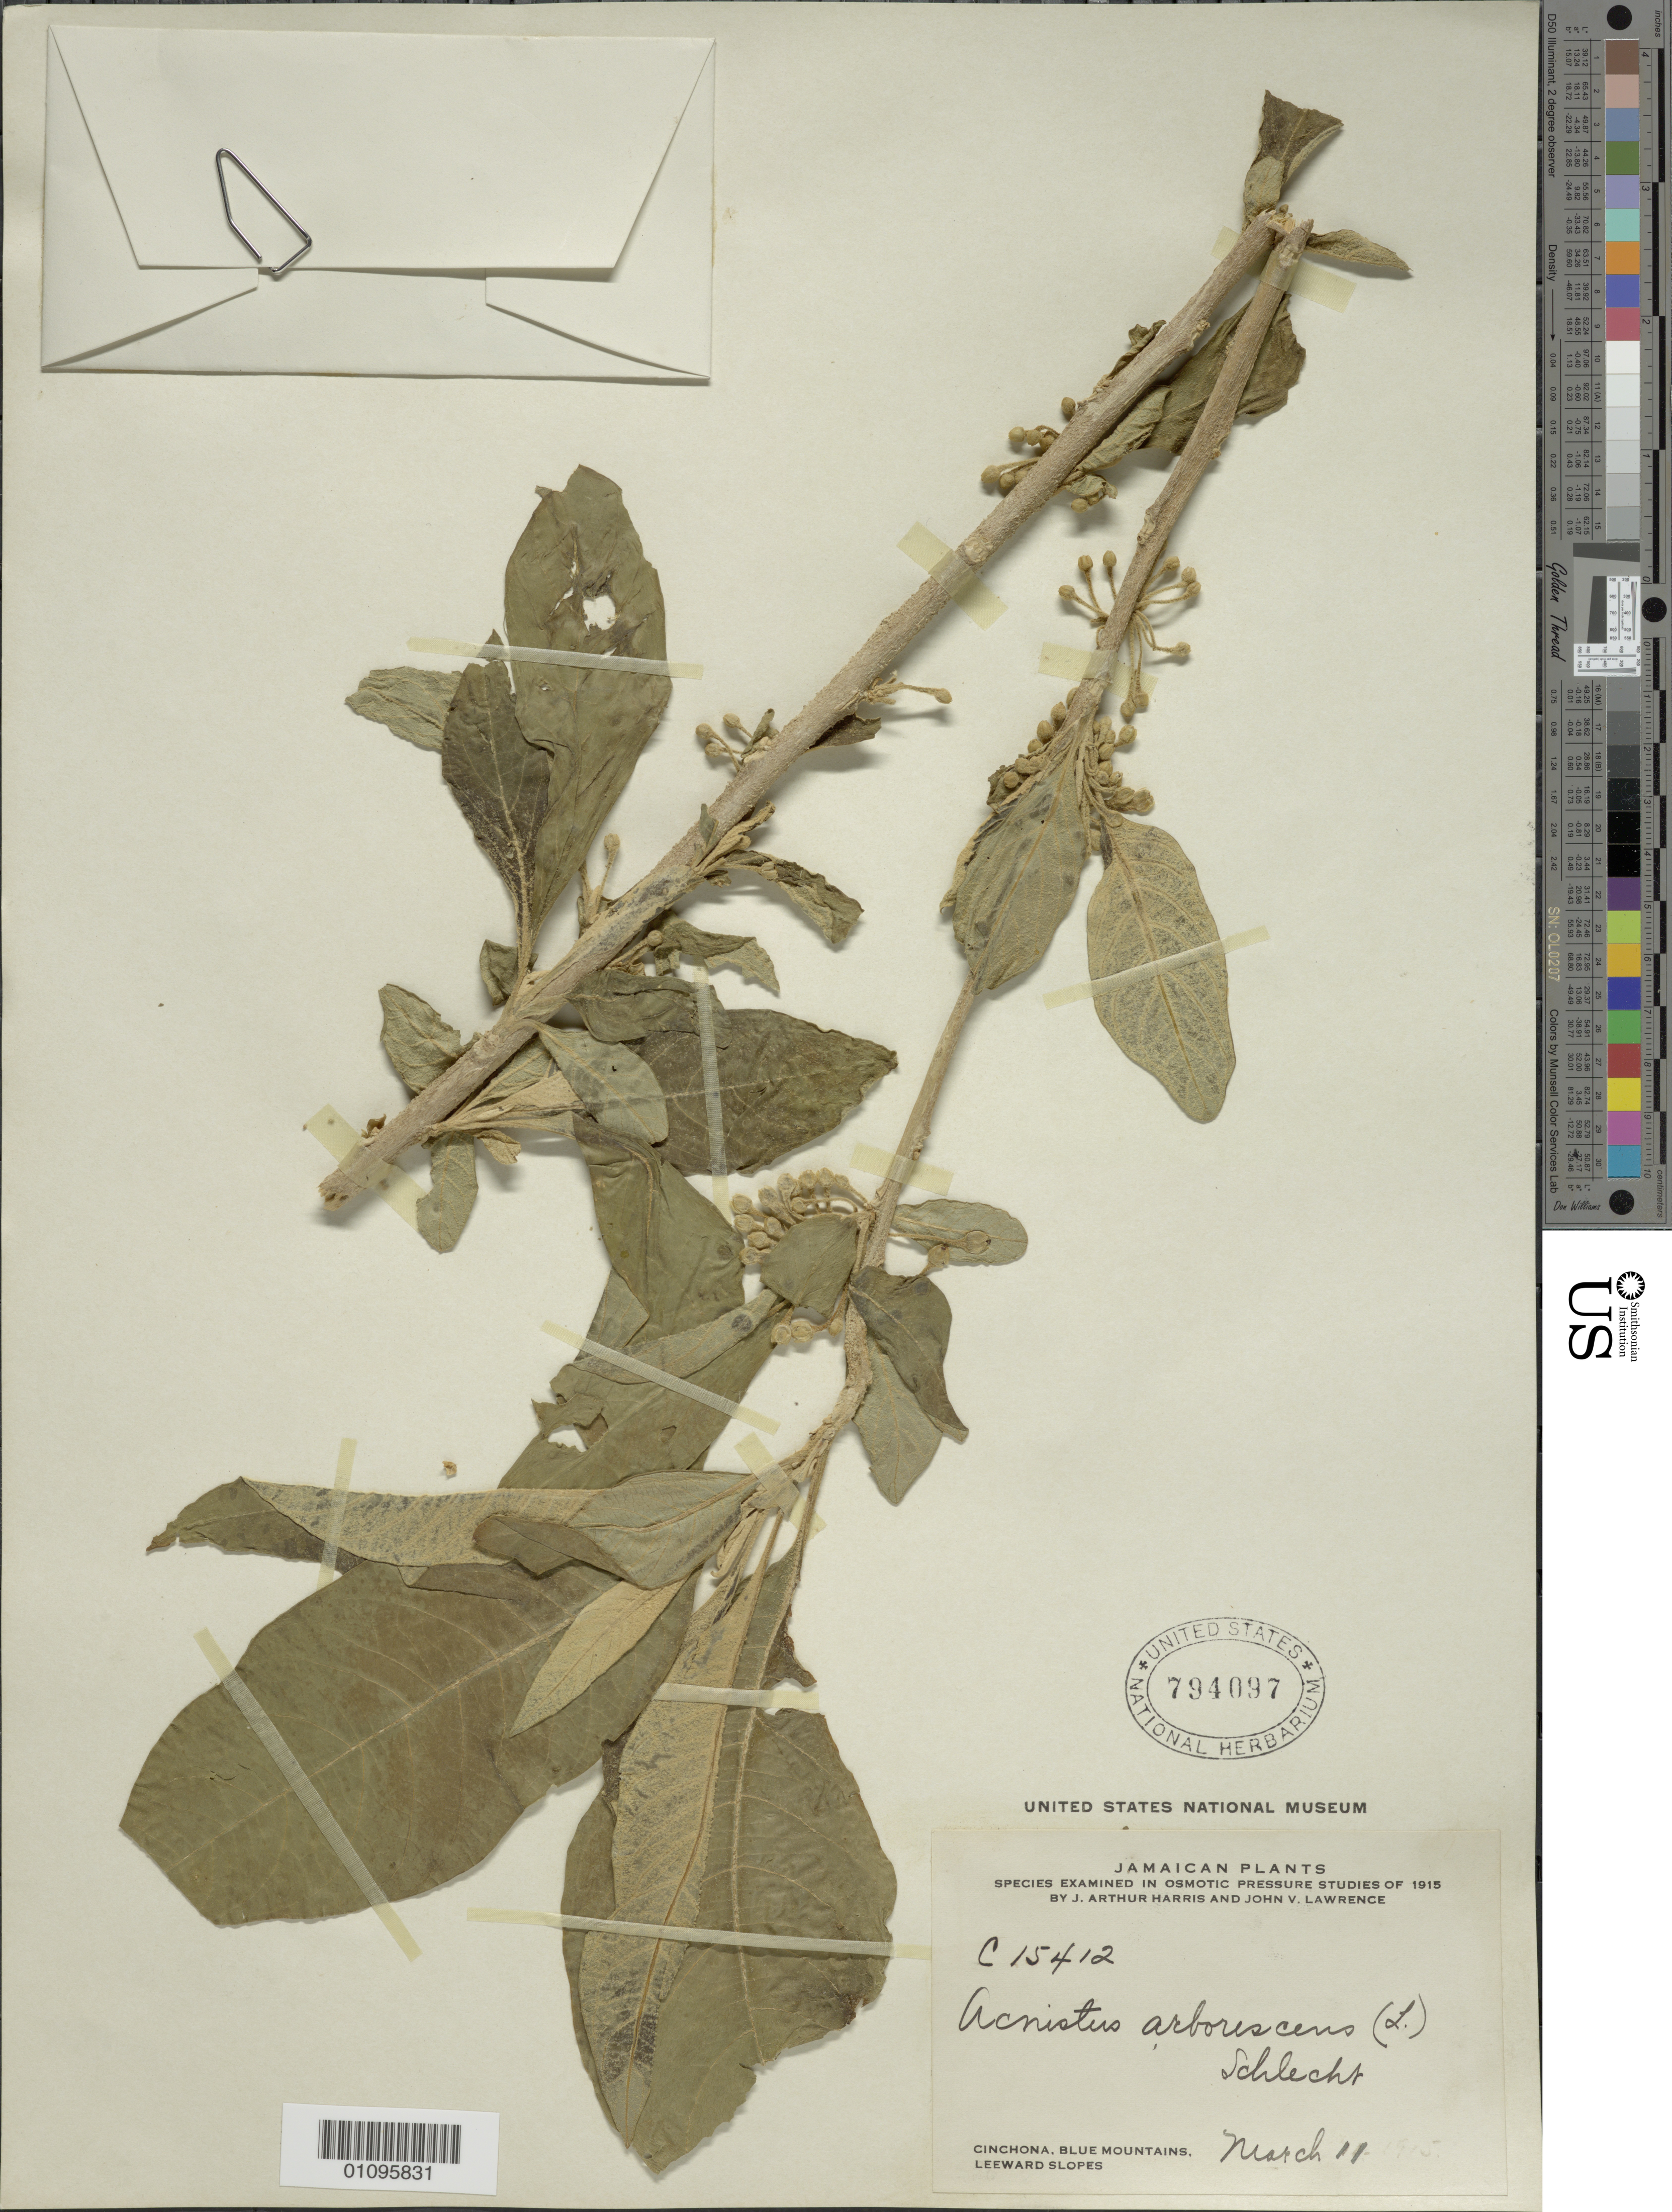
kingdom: Plantae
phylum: Tracheophyta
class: Magnoliopsida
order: Solanales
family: Solanaceae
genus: Acnistus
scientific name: Acnistus arborescens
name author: (L.) Schltdl.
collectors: J. A. Harris & J. Lawrence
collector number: C 15412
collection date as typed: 11 Mar 1915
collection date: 1915-03-11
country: Jamaica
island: Jamaica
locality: Blue Mountains, Cinchona, leeward slopes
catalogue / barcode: US 794097